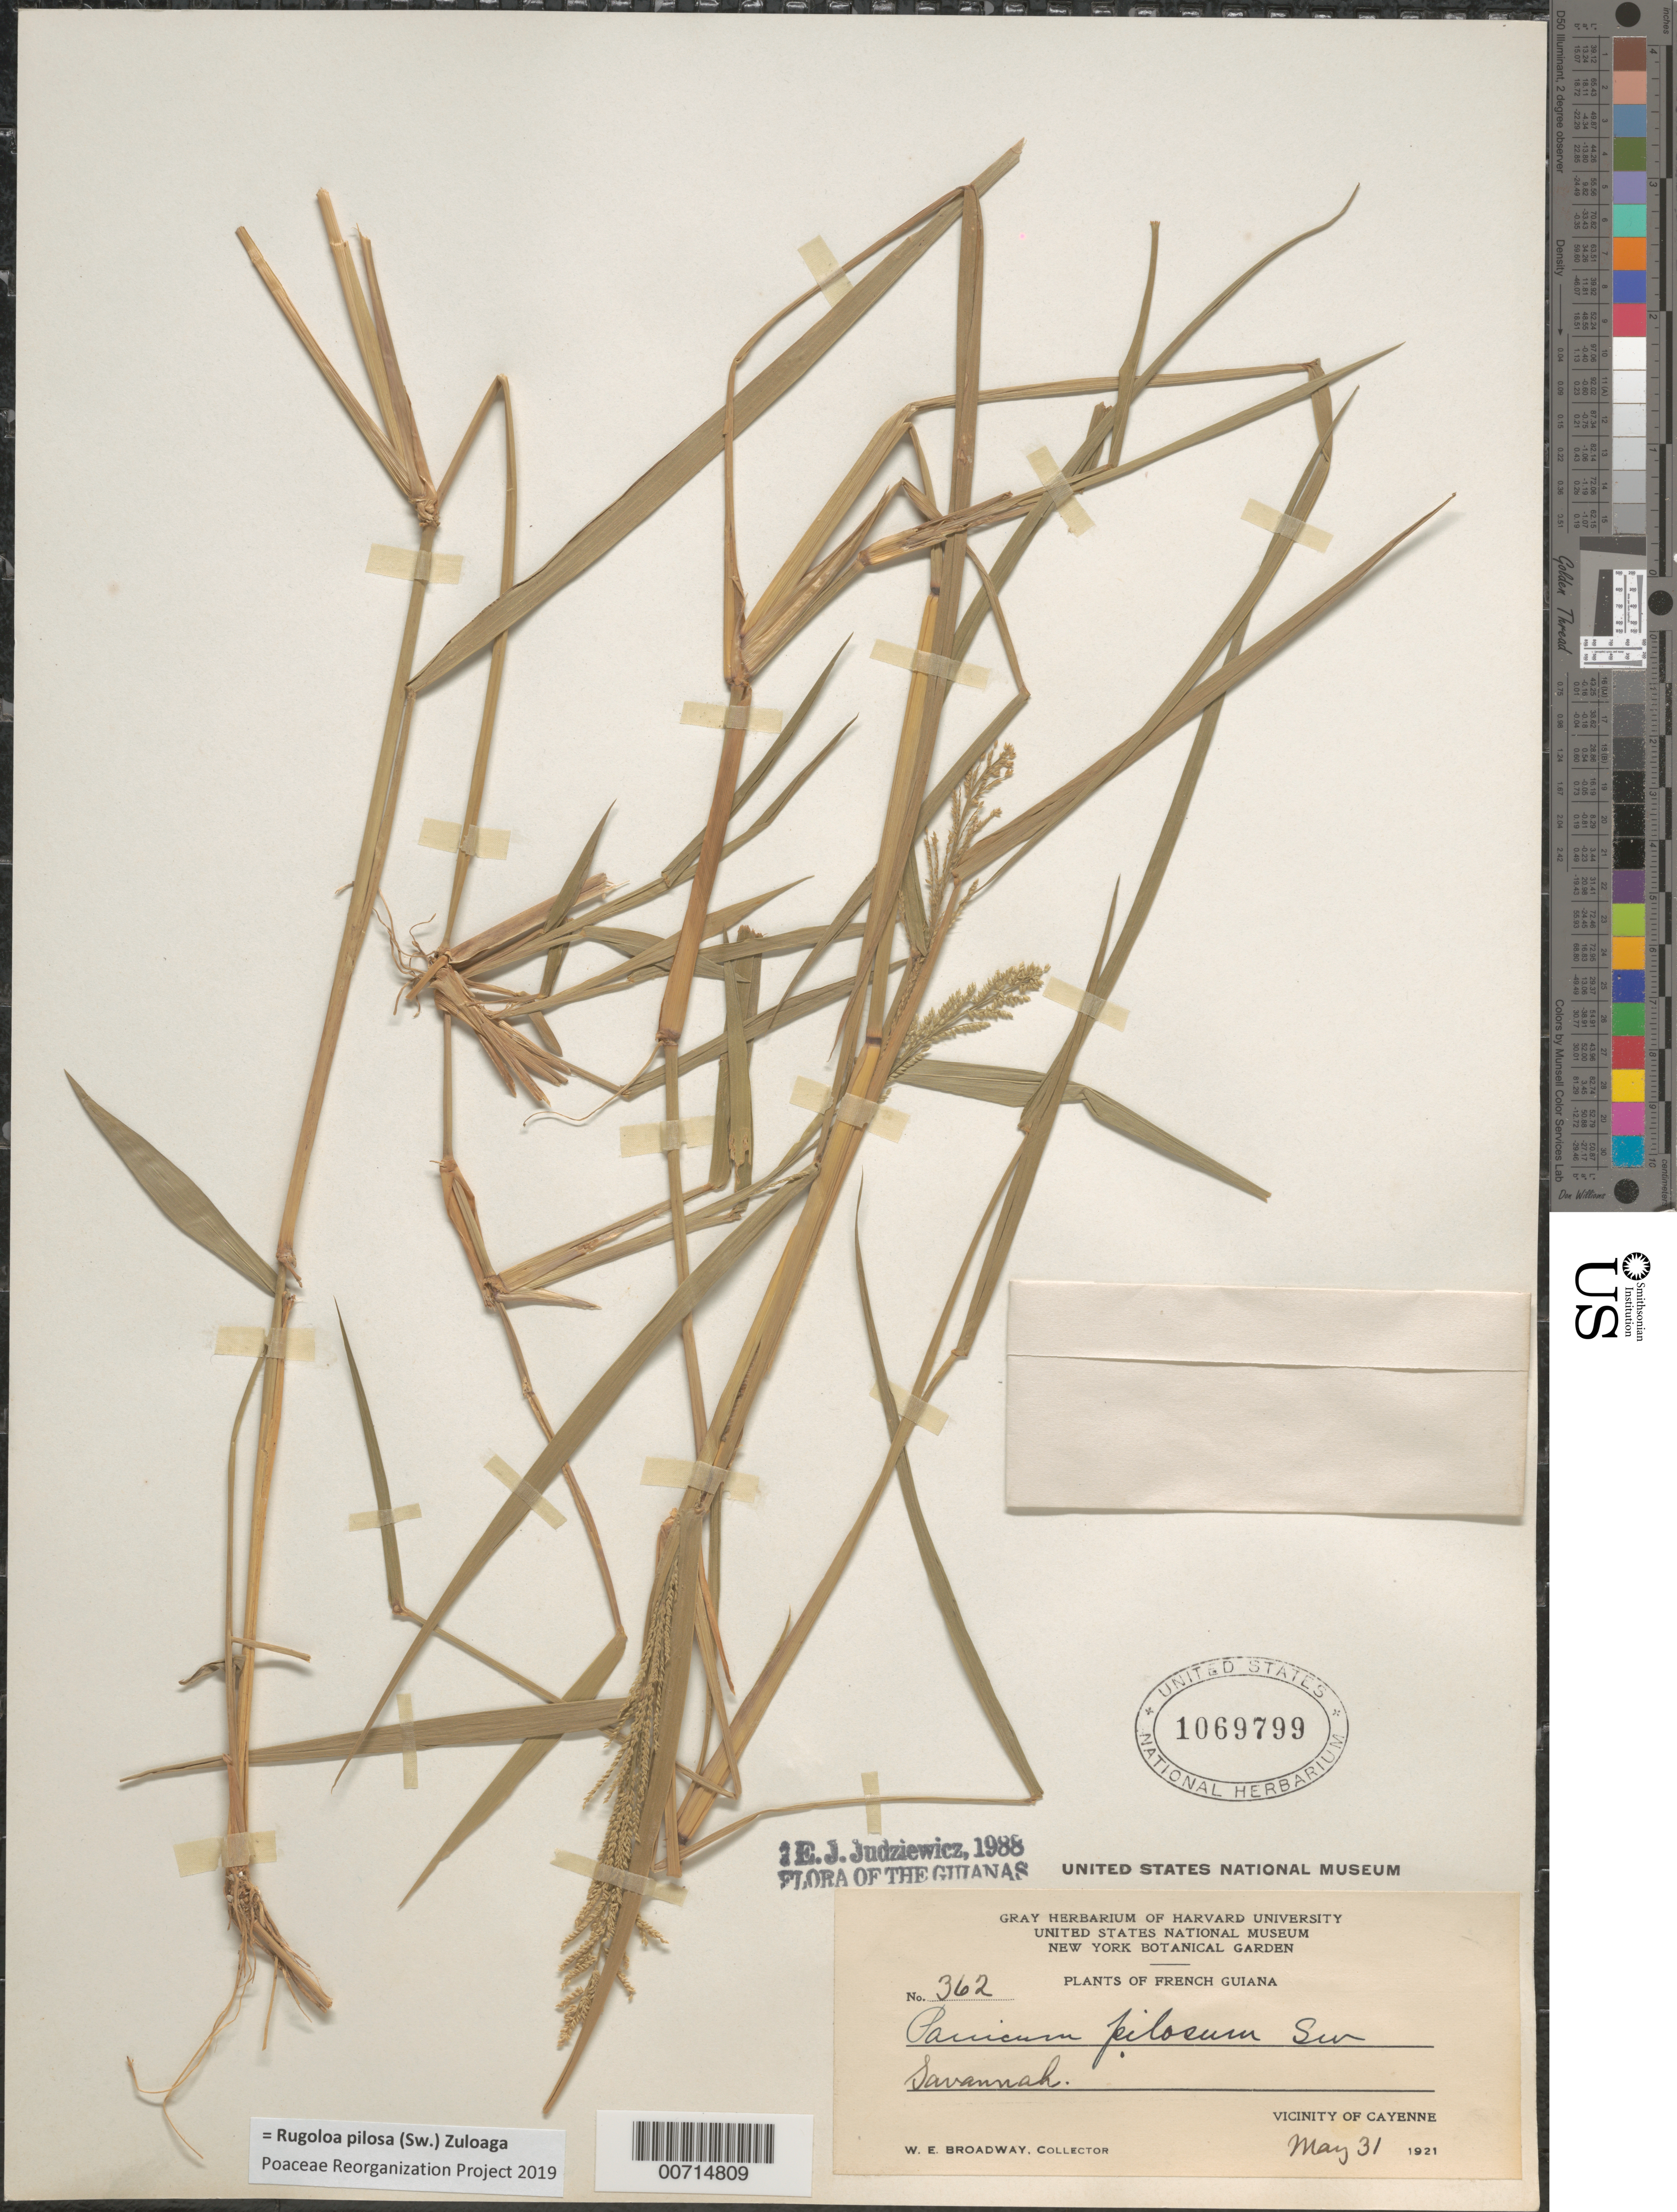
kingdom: Plantae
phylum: Tracheophyta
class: Liliopsida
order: Poales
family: Poaceae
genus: Panicum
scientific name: Panicum pilosum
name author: Sw.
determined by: Judziewicz, E. J.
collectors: W. E. Broadway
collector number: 362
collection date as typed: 31-May-21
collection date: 1921-05-31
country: French Guiana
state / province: Cayenne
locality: Cayenne, vic.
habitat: Savanna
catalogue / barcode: US 1069799